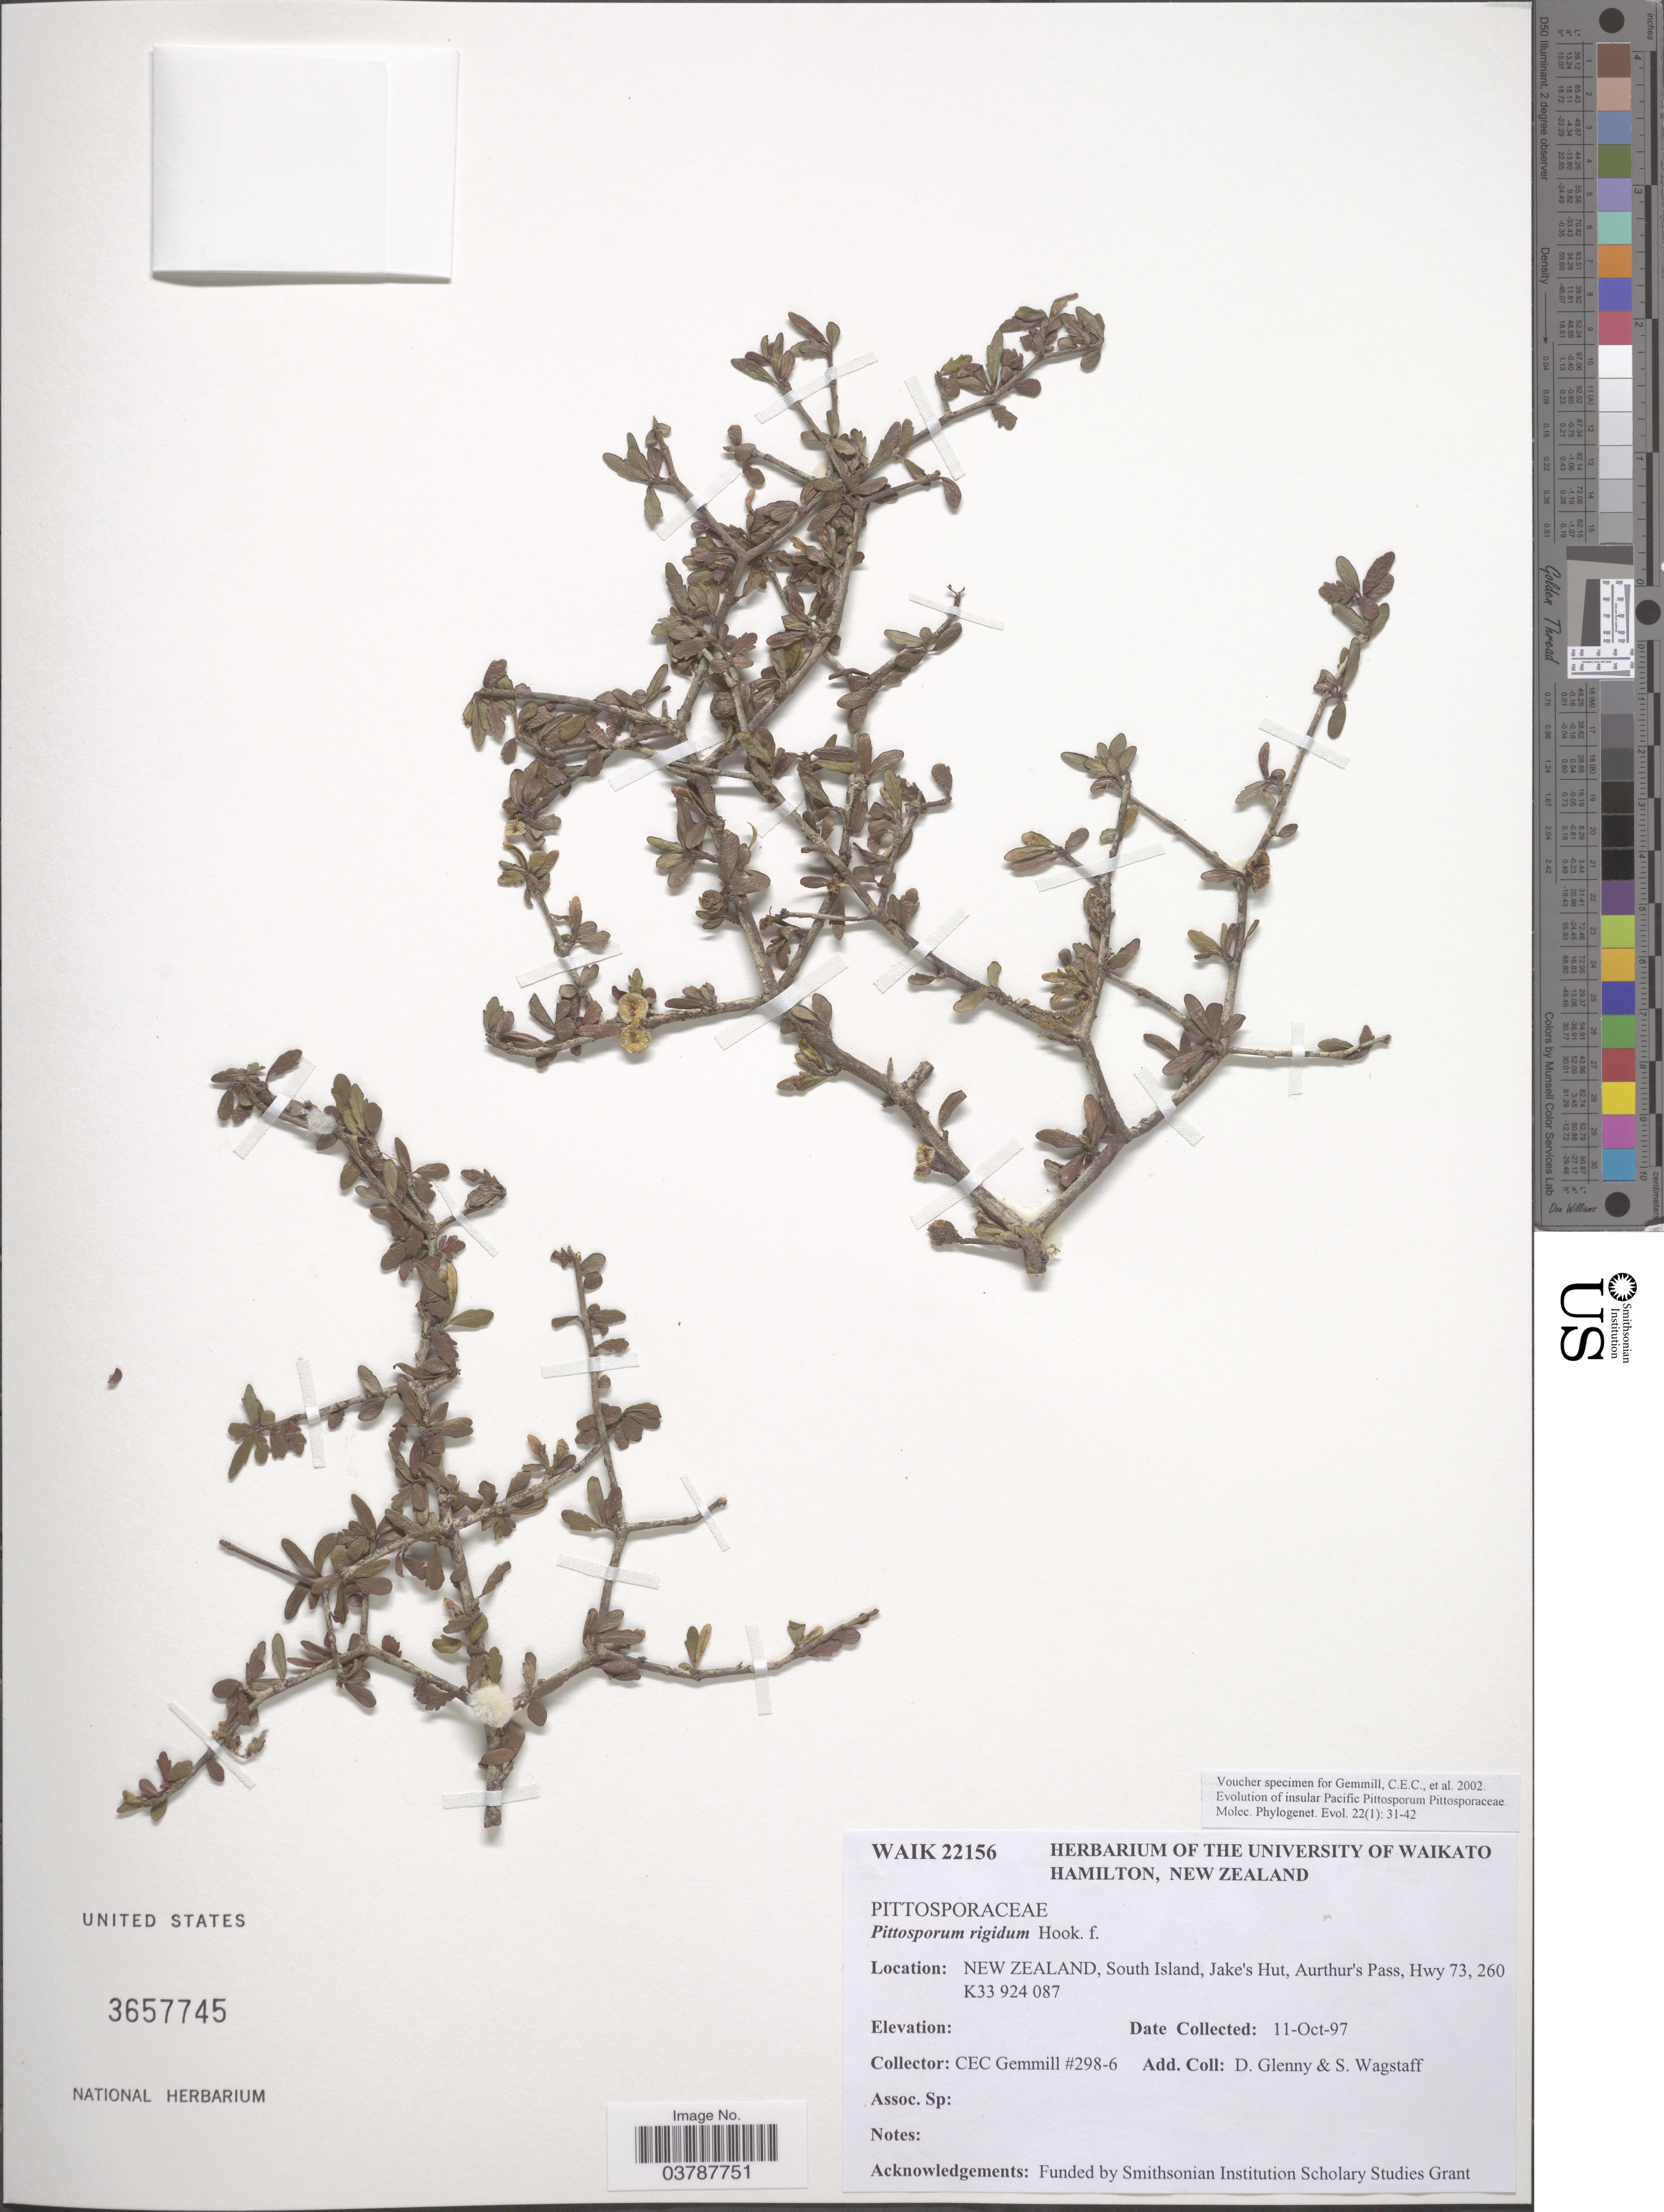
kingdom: Plantae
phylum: Tracheophyta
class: Magnoliopsida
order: Apiales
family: Pittosporaceae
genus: Pittosporum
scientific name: Pittosporum rigidum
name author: Hook. f.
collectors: C. Gemmill, D. Glenny & S. Wagstaff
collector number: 298-6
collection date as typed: Transcribed d/m/y: 11/10/97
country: New Zealand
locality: South Island, Jake's Hut, Aurthur's Pass, Hwy 73, 260 K33 924 087.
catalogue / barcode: US 3657745